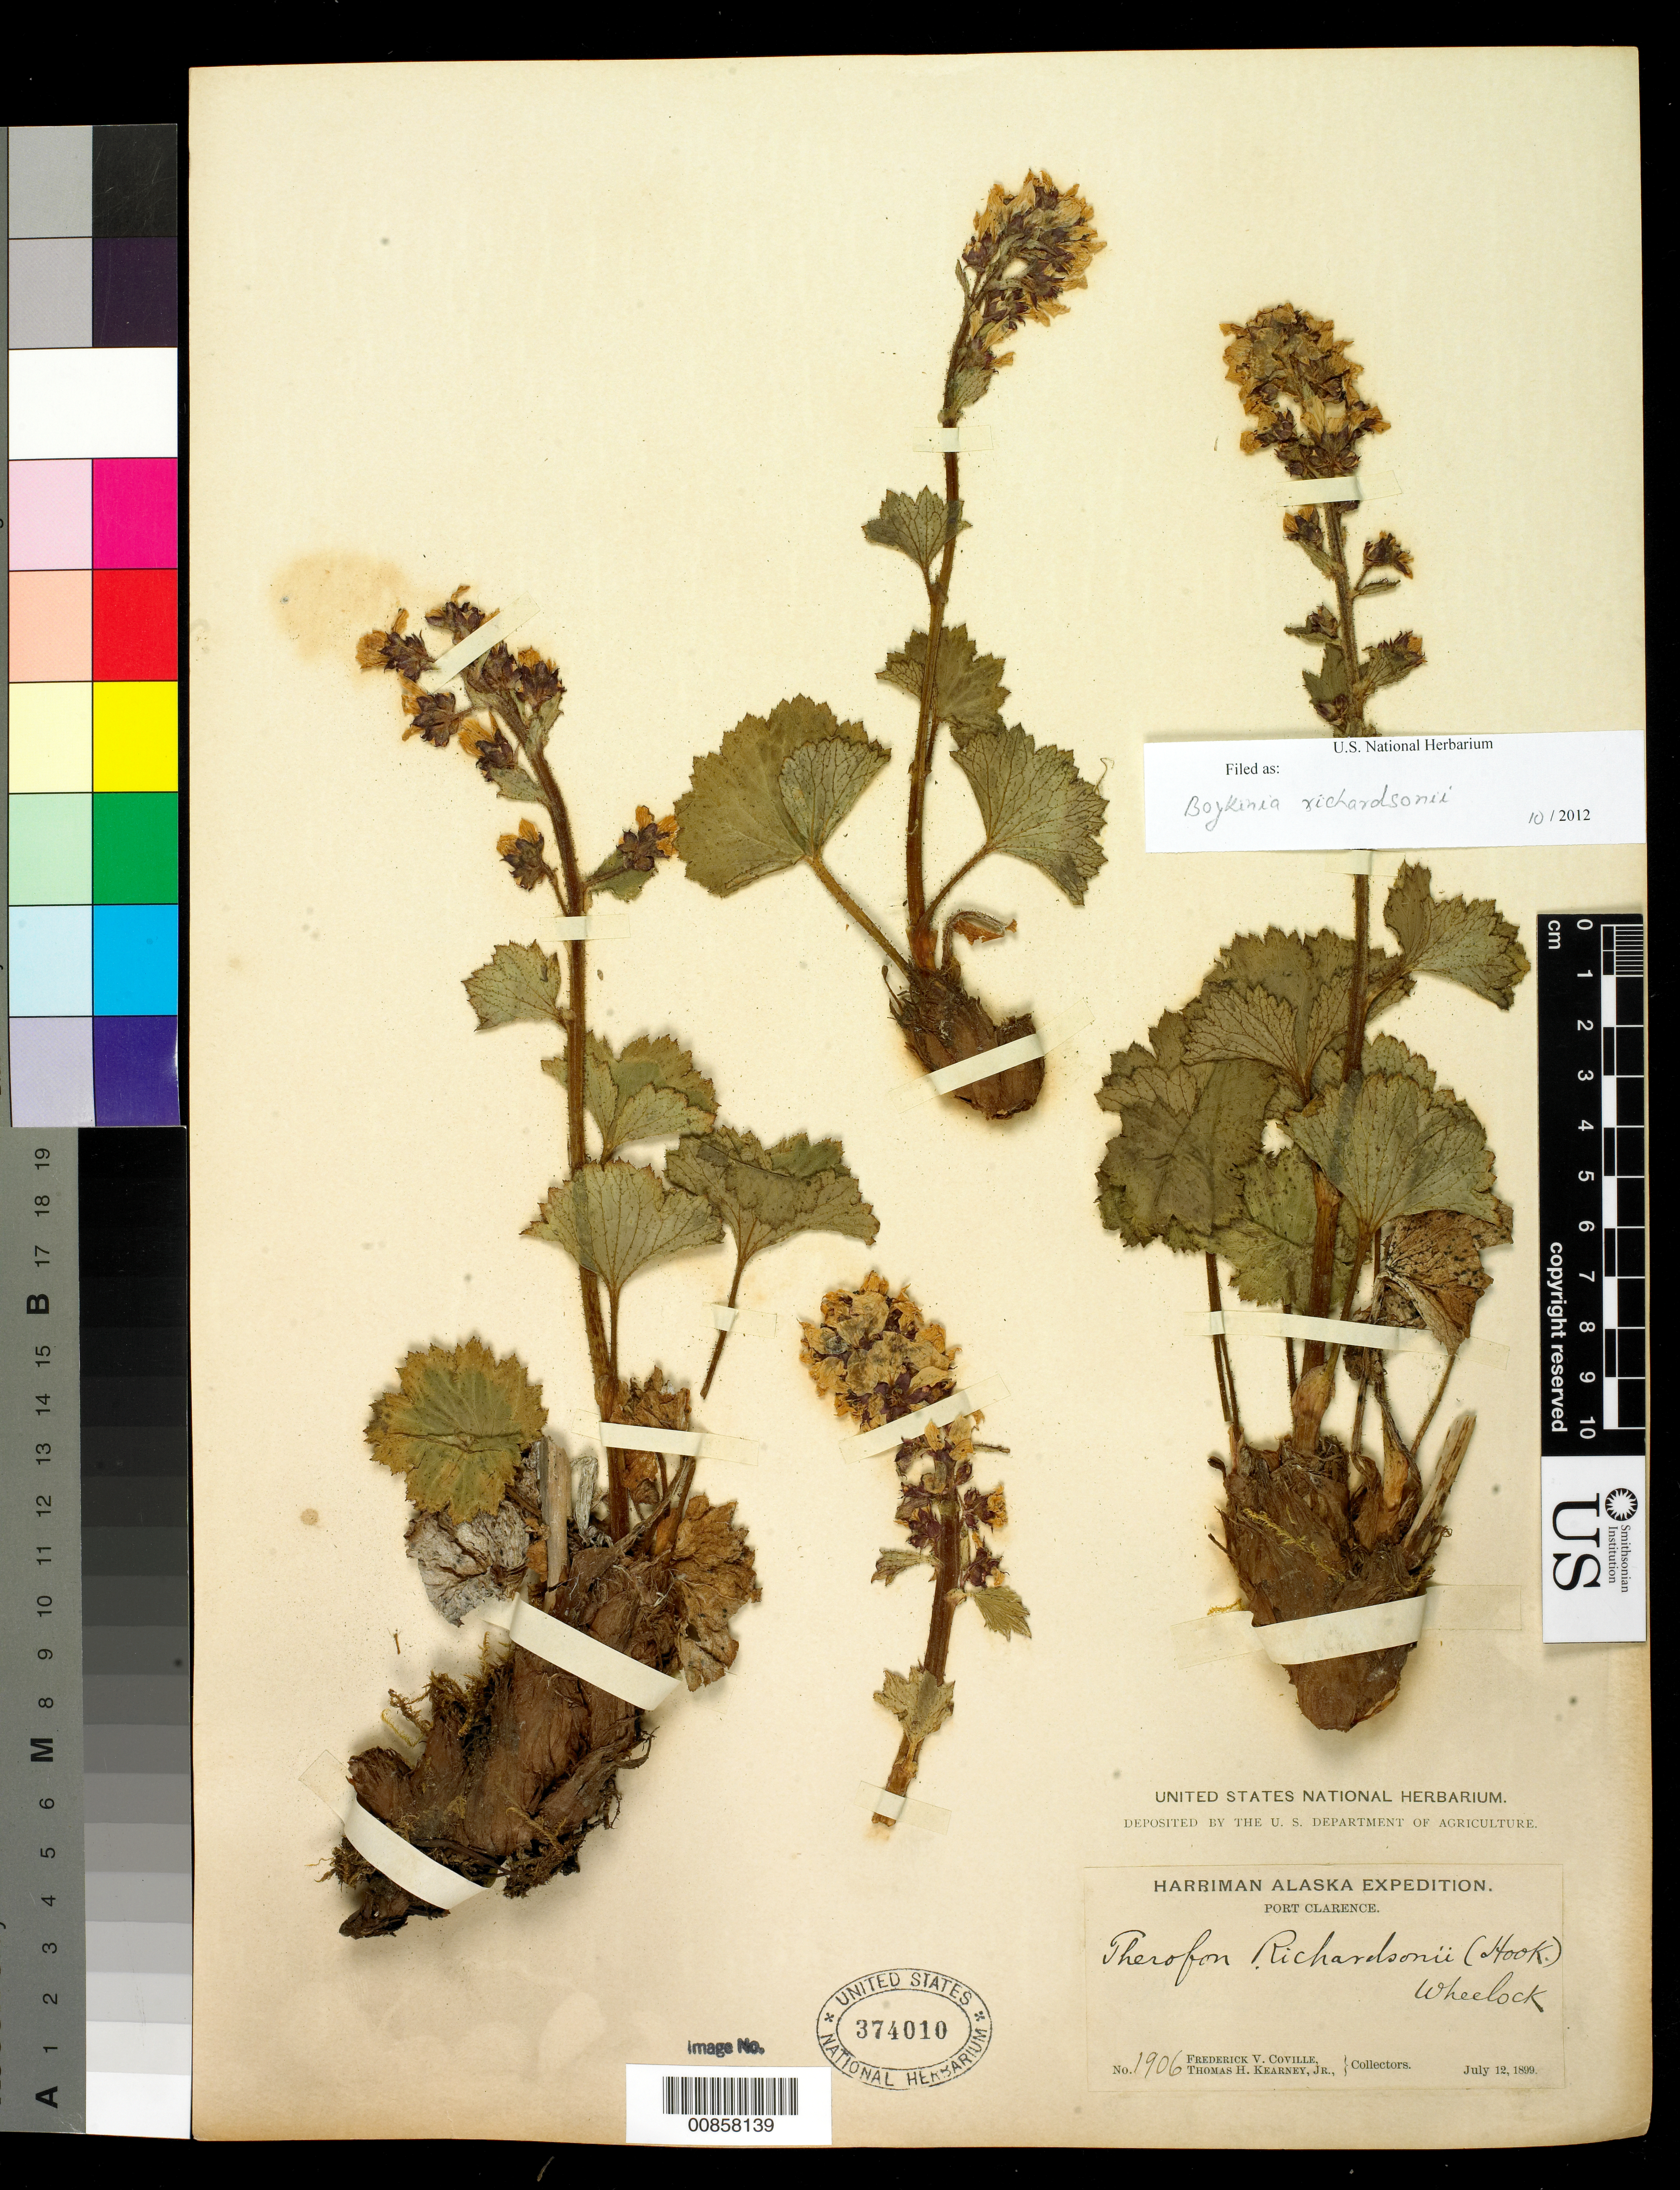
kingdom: Plantae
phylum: Tracheophyta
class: Magnoliopsida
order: Saxifragales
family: Saxifragaceae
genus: Boykinia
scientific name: Boykinia richardsonii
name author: (Hook.) A. Gray ex B.D. Jacks.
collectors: F. V. Coville & T. H. Kearney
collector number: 1906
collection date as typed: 12 Jul 1899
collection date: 1899-07-12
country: United States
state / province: Alaska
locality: Port Clarence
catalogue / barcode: US 374010